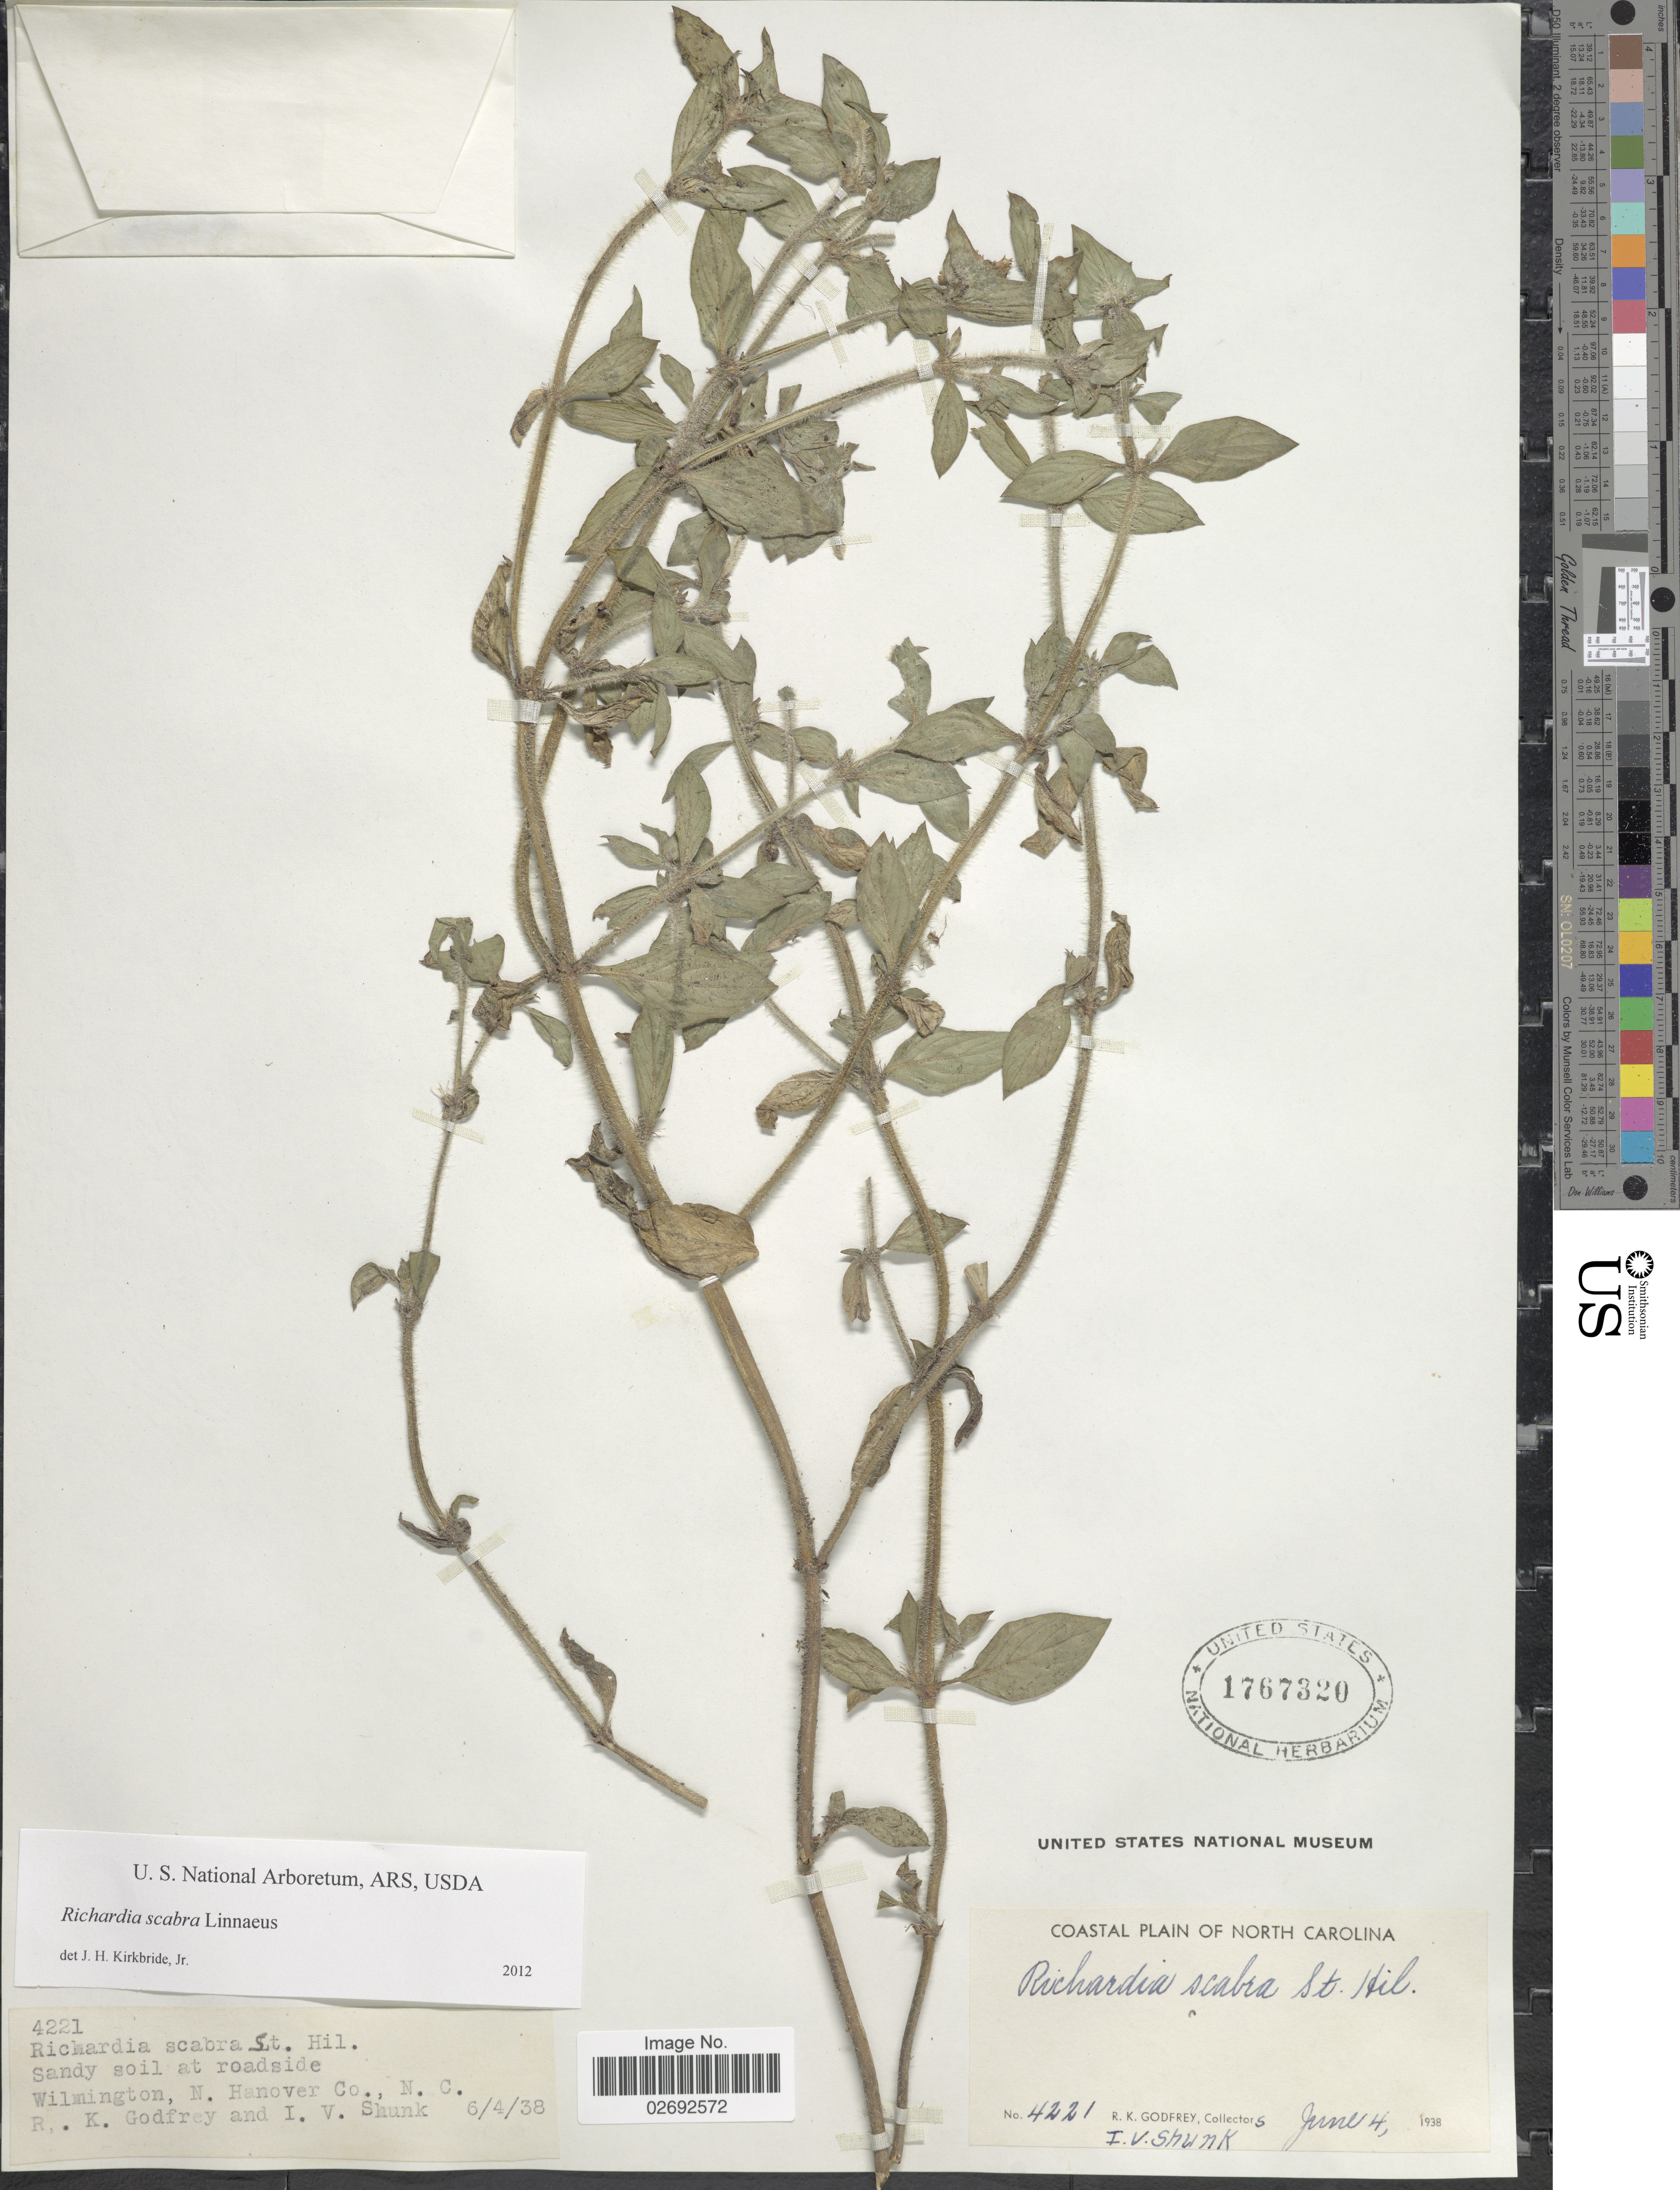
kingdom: Plantae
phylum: Tracheophyta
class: Magnoliopsida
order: Gentianales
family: Rubiaceae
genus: Richardia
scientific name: Richardia scabra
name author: L.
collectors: R. K. Godfrey & I. Shunk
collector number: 4221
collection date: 1938-06-04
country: United States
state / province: North Carolina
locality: Wilmington, N. Hanover Co., N.C.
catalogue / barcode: US 1767320